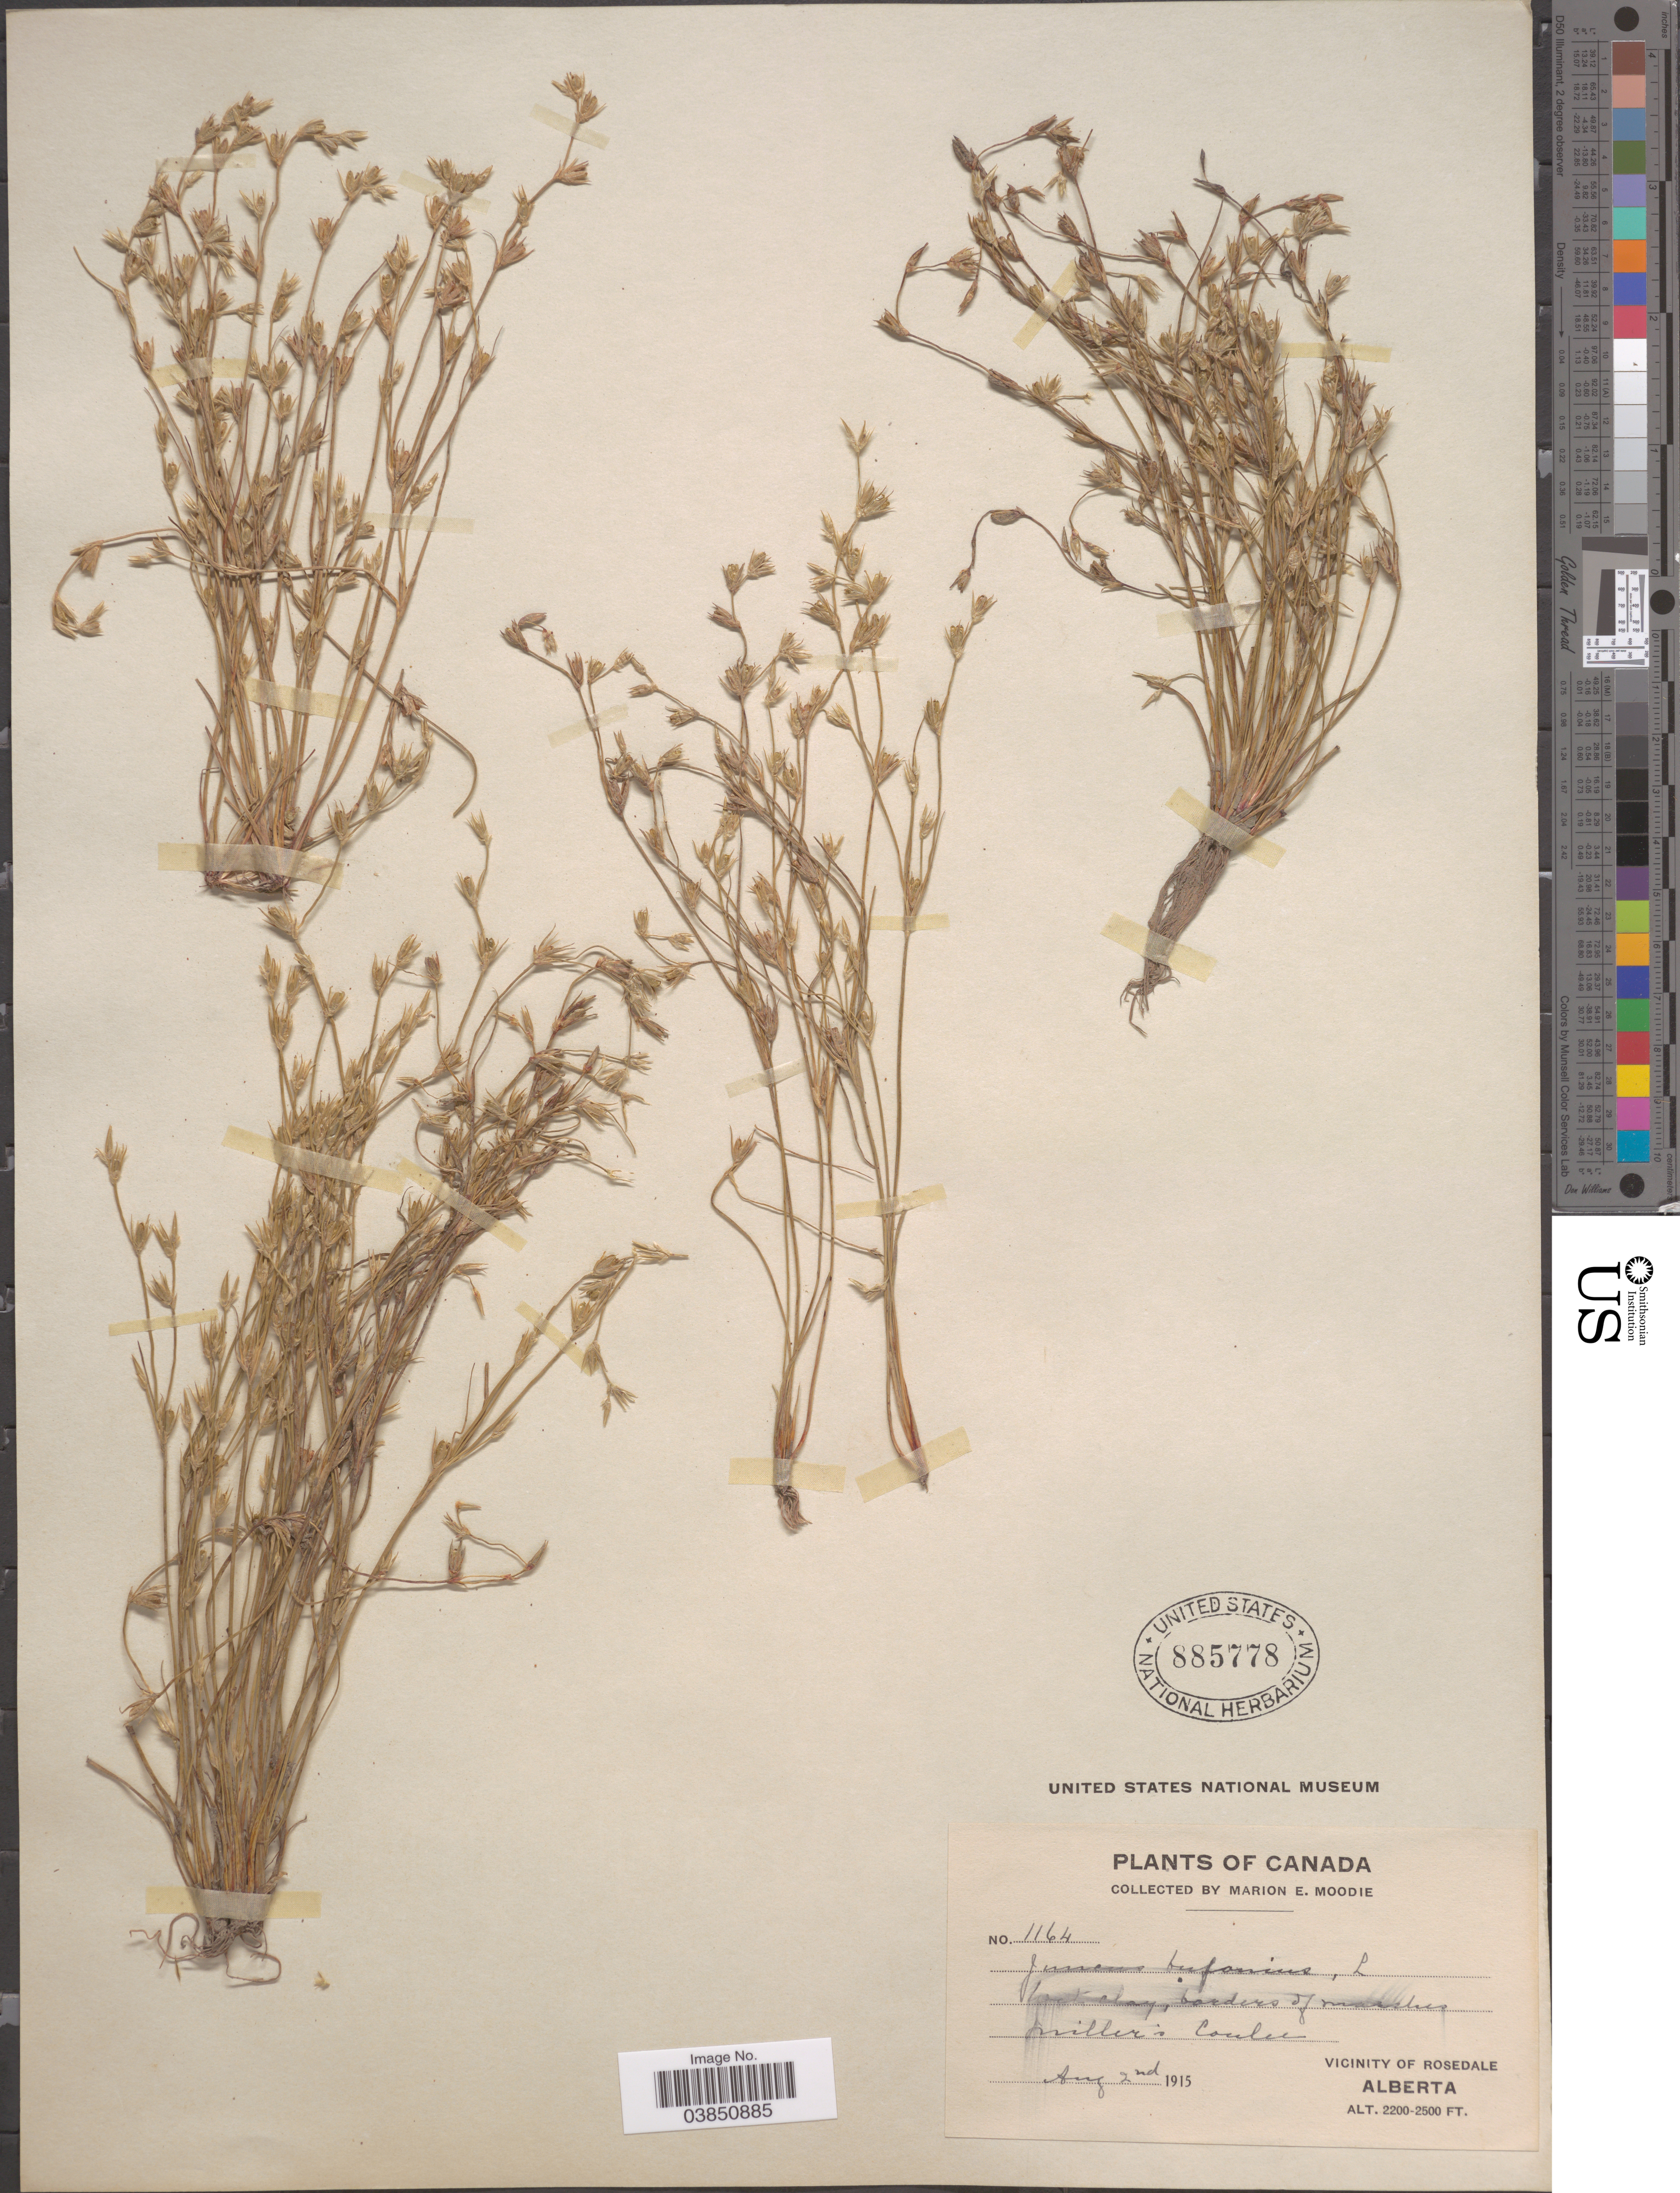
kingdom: Plantae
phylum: Tracheophyta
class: Liliopsida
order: Poales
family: Juncaceae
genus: Juncus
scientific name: Juncus bufonius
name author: L.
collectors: M. E. Moodie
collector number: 1164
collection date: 1915-08-02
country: Canada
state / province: Alberta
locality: Borders of marshes miller's Coulee. Vicinity of Rosedale.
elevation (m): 671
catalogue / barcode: US 885778